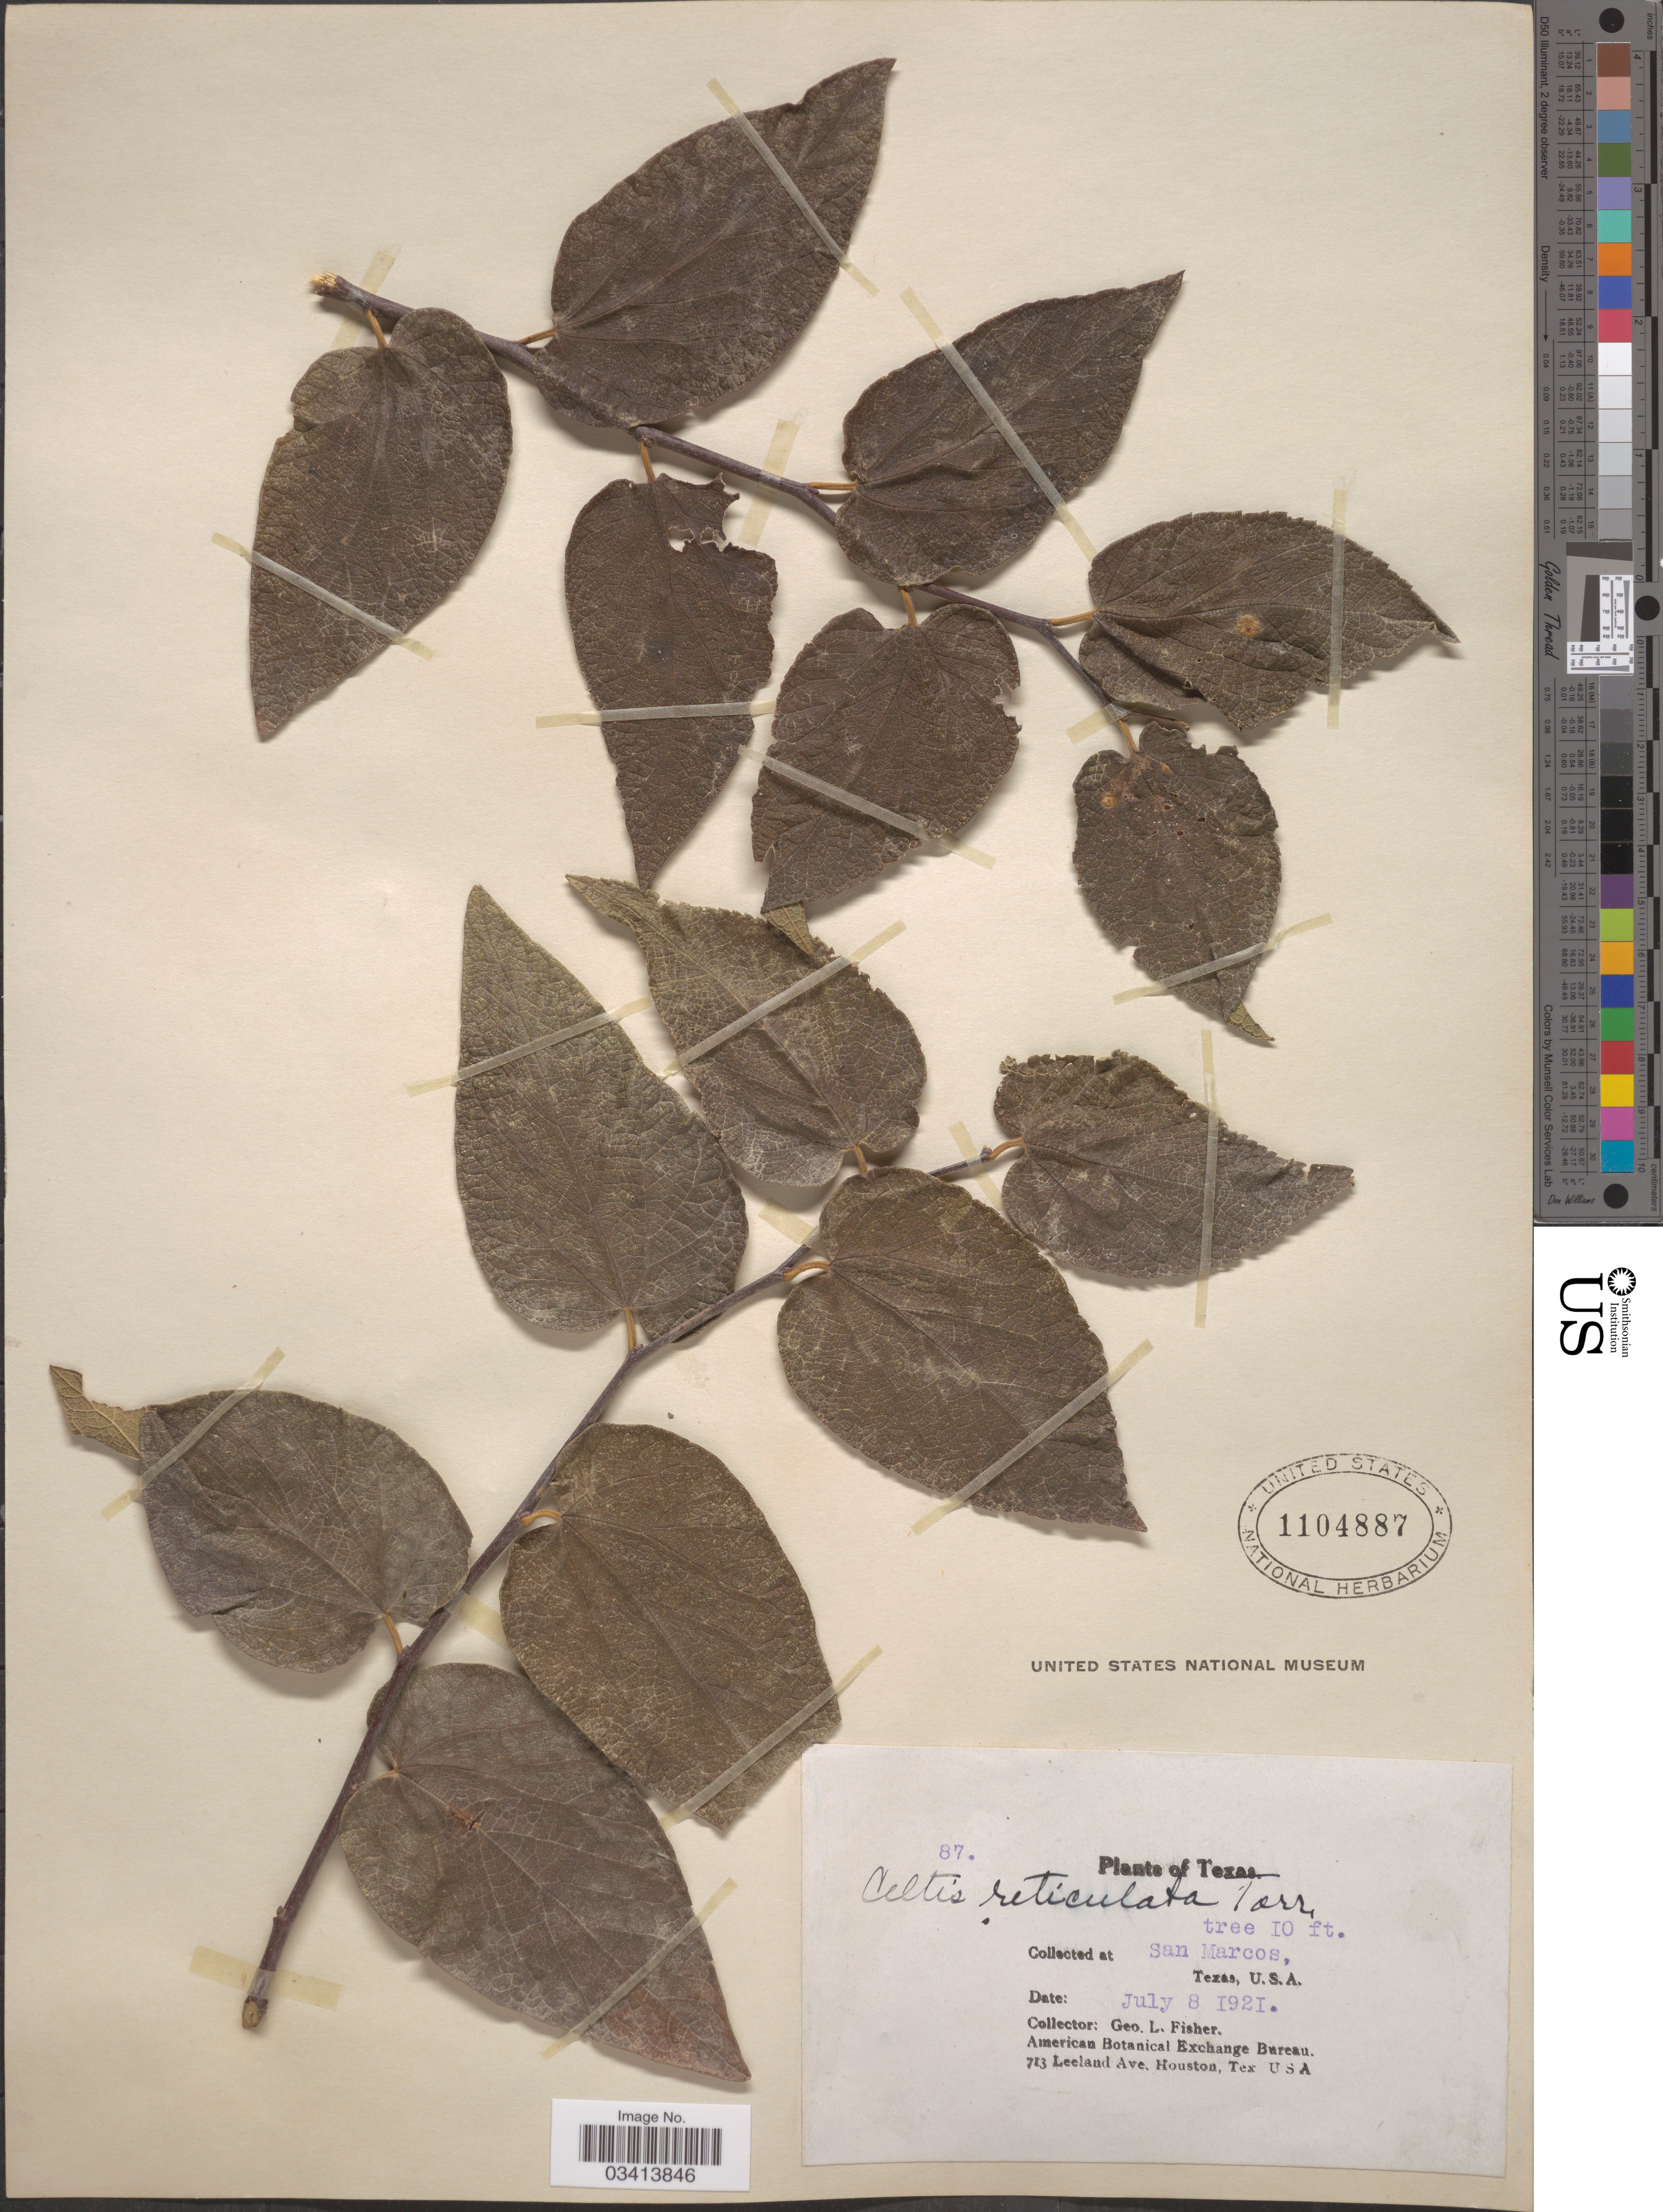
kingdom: Plantae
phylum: Tracheophyta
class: Magnoliopsida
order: Rosales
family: Cannabaceae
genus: Celtis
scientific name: Celtis reticulata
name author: Torr.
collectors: G. L. Fisher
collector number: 87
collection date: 1921-07-08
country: United States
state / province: Texas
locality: San Marcos.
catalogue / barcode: US 1104887